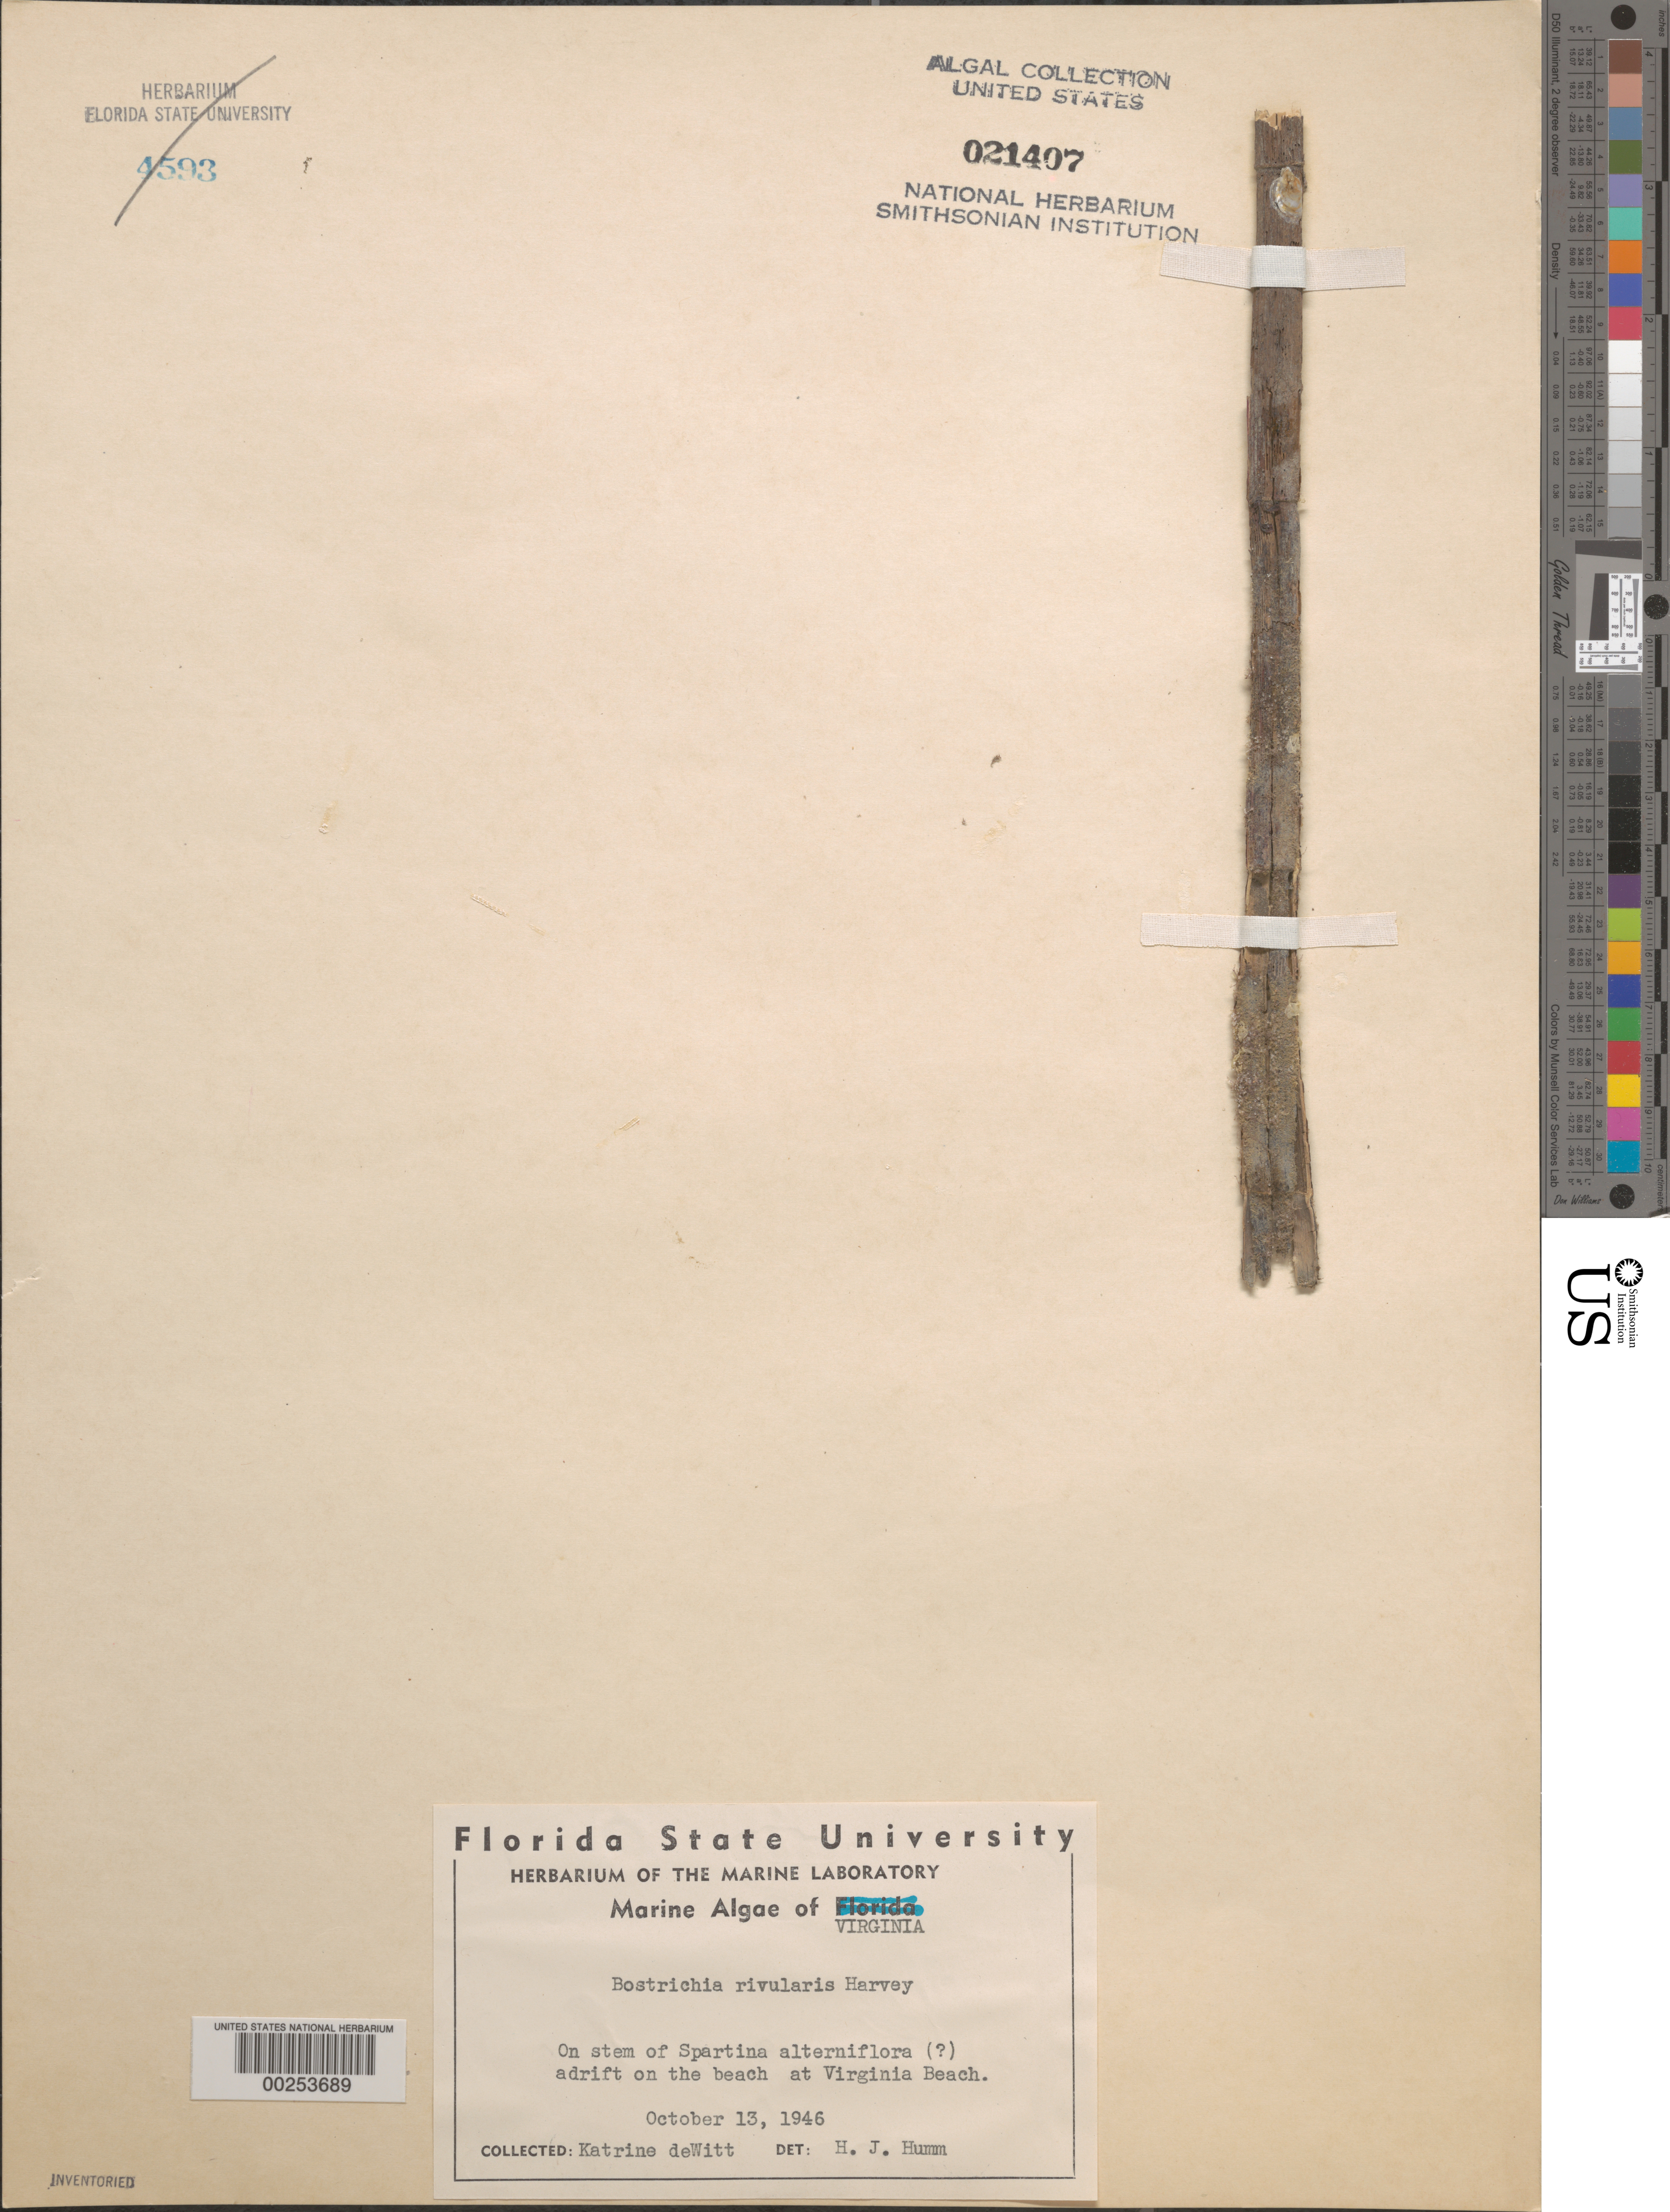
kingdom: Plantae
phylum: Rhodophyta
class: Florideophyceae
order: Ceramiales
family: Rhodomelaceae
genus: Bostrychia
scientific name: Bostrychia radicans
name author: (Mont.) Mont.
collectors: K. deWitt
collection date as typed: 13 Oct 1946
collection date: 1946-10-13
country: United States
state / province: Virginia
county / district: City of Virginia Beach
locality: Virginia Beach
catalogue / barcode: US 21407